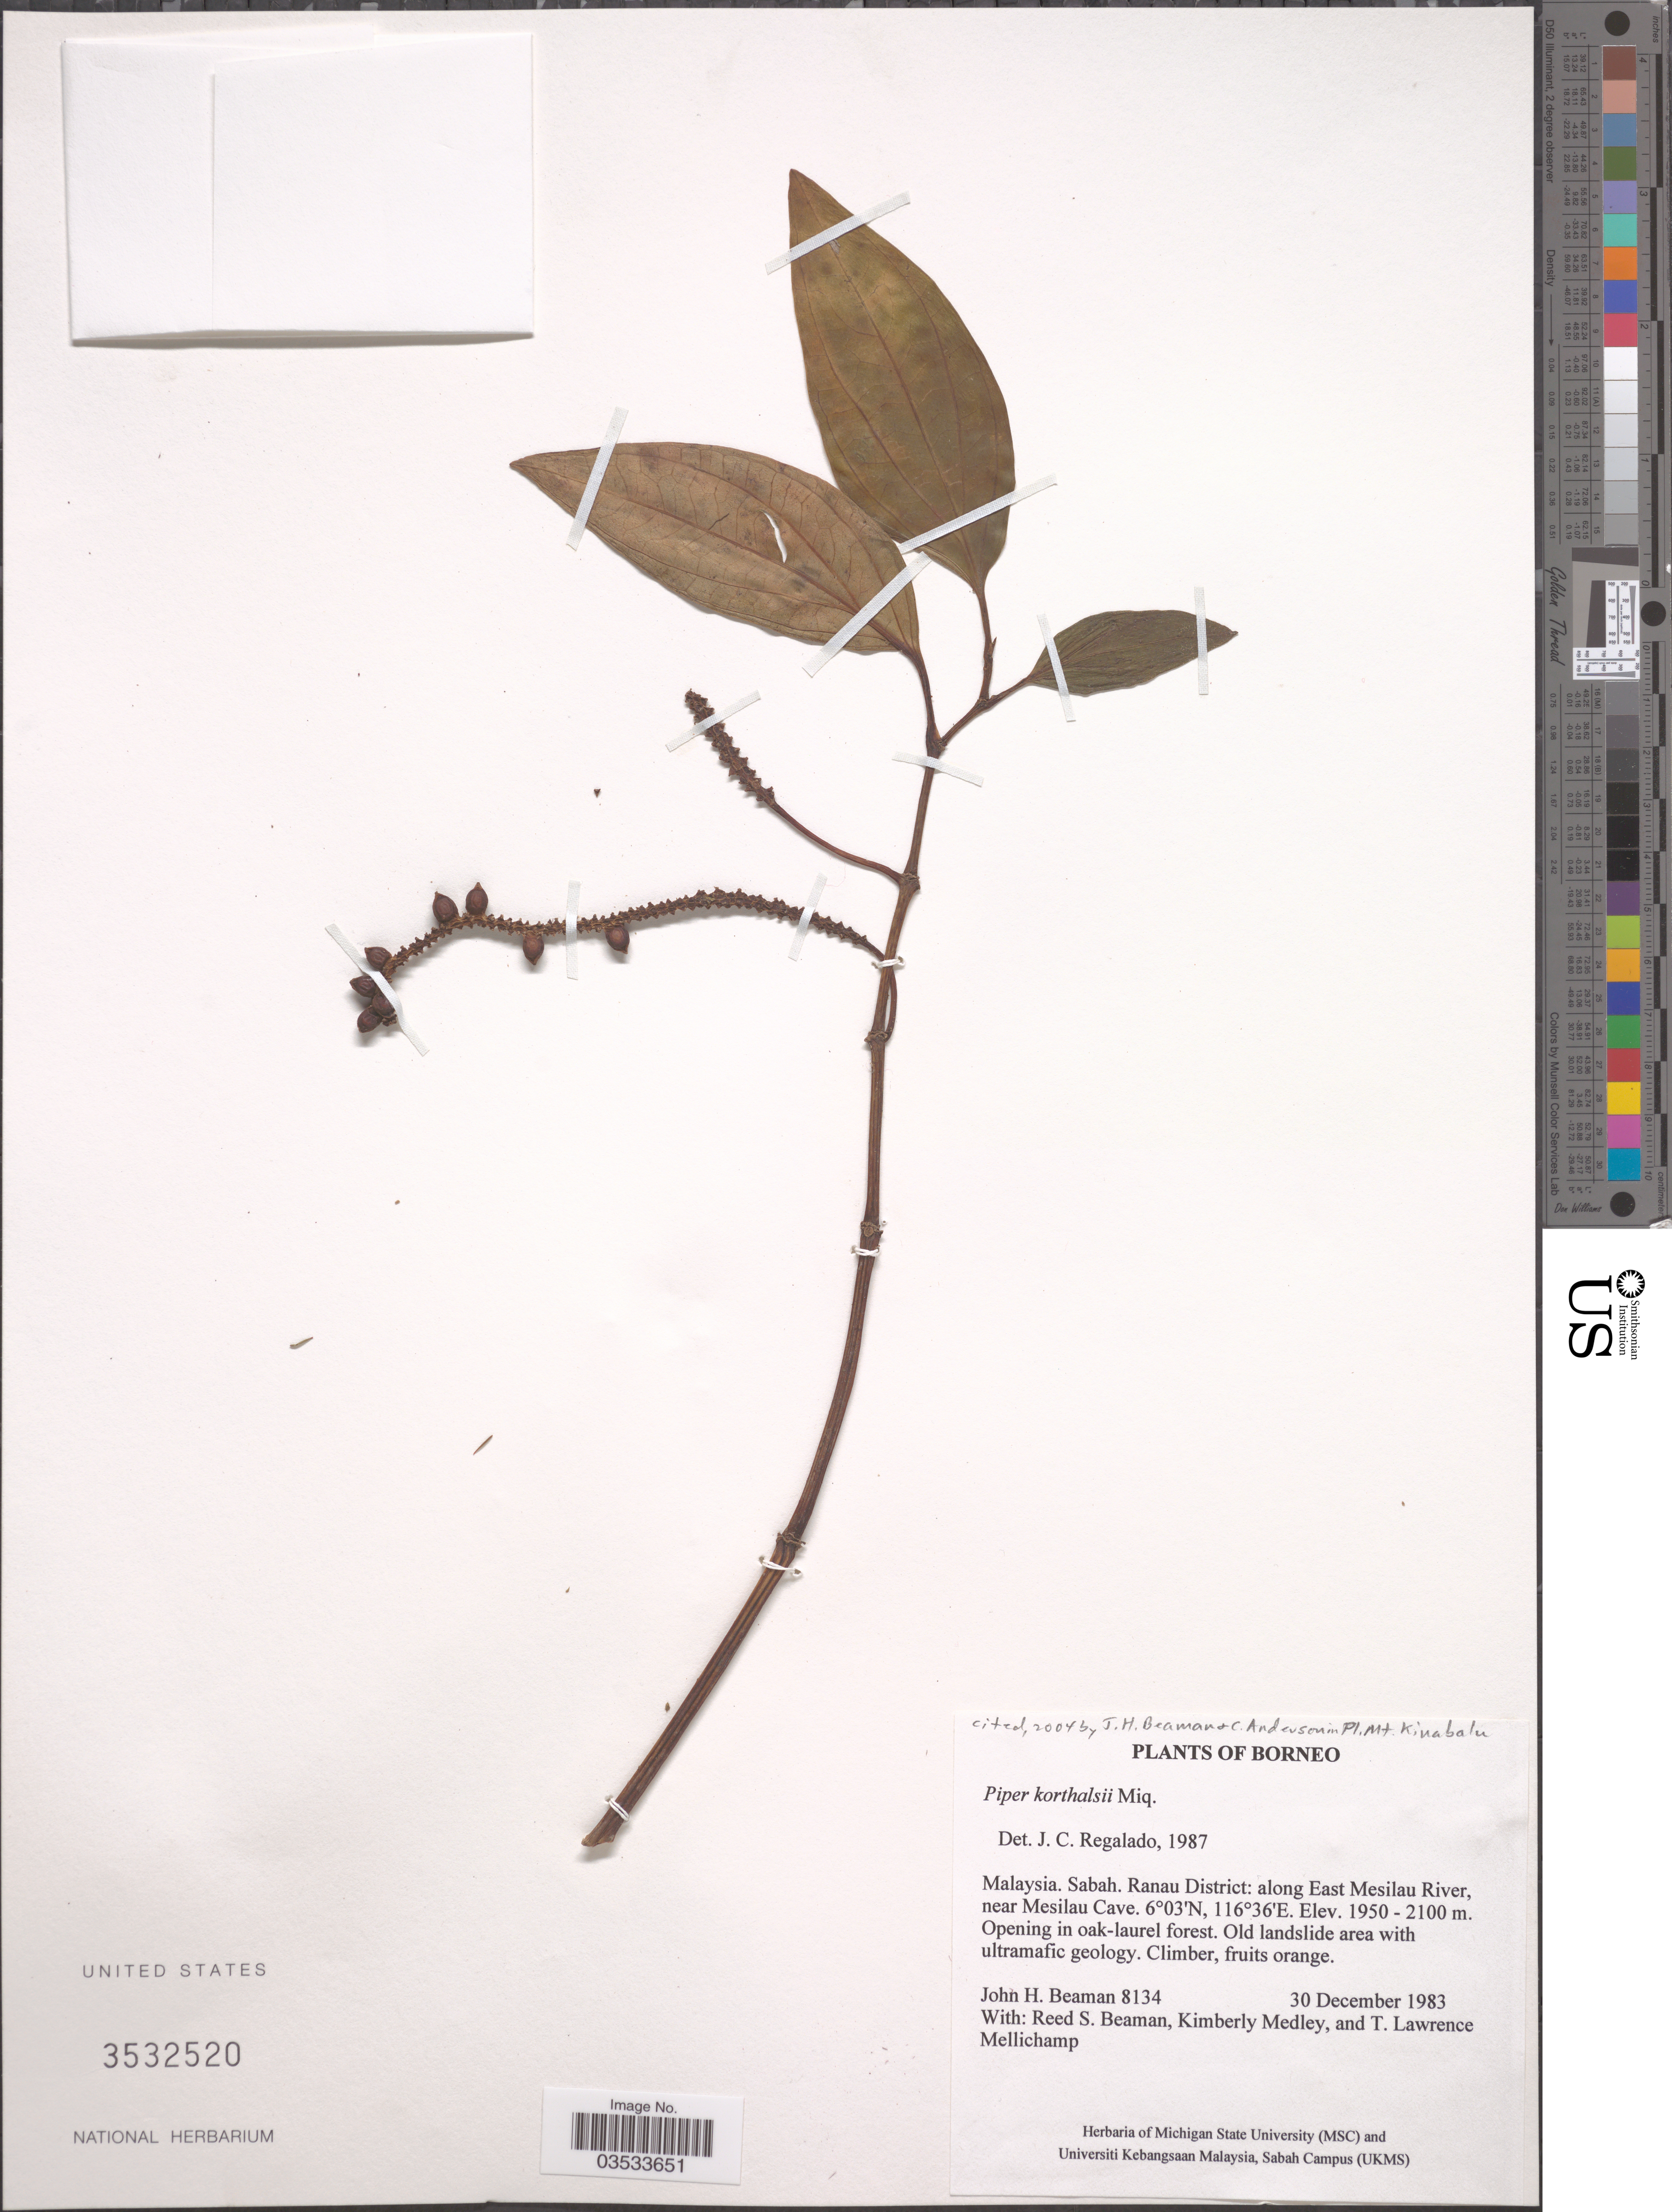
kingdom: Plantae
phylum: Tracheophyta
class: Magnoliopsida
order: Piperales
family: Piperaceae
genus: Piper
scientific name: Piper korthalsii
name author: Blume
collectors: J. H. Beaman, R. S. Beaman, K. Medley & T. L. Mellichamp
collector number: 8134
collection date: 1983-12-30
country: Malaysia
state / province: Sabah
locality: Borneo. Ranau District: along East Mesilau River, near Mesilau Cave.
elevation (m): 1950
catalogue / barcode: US 3532520